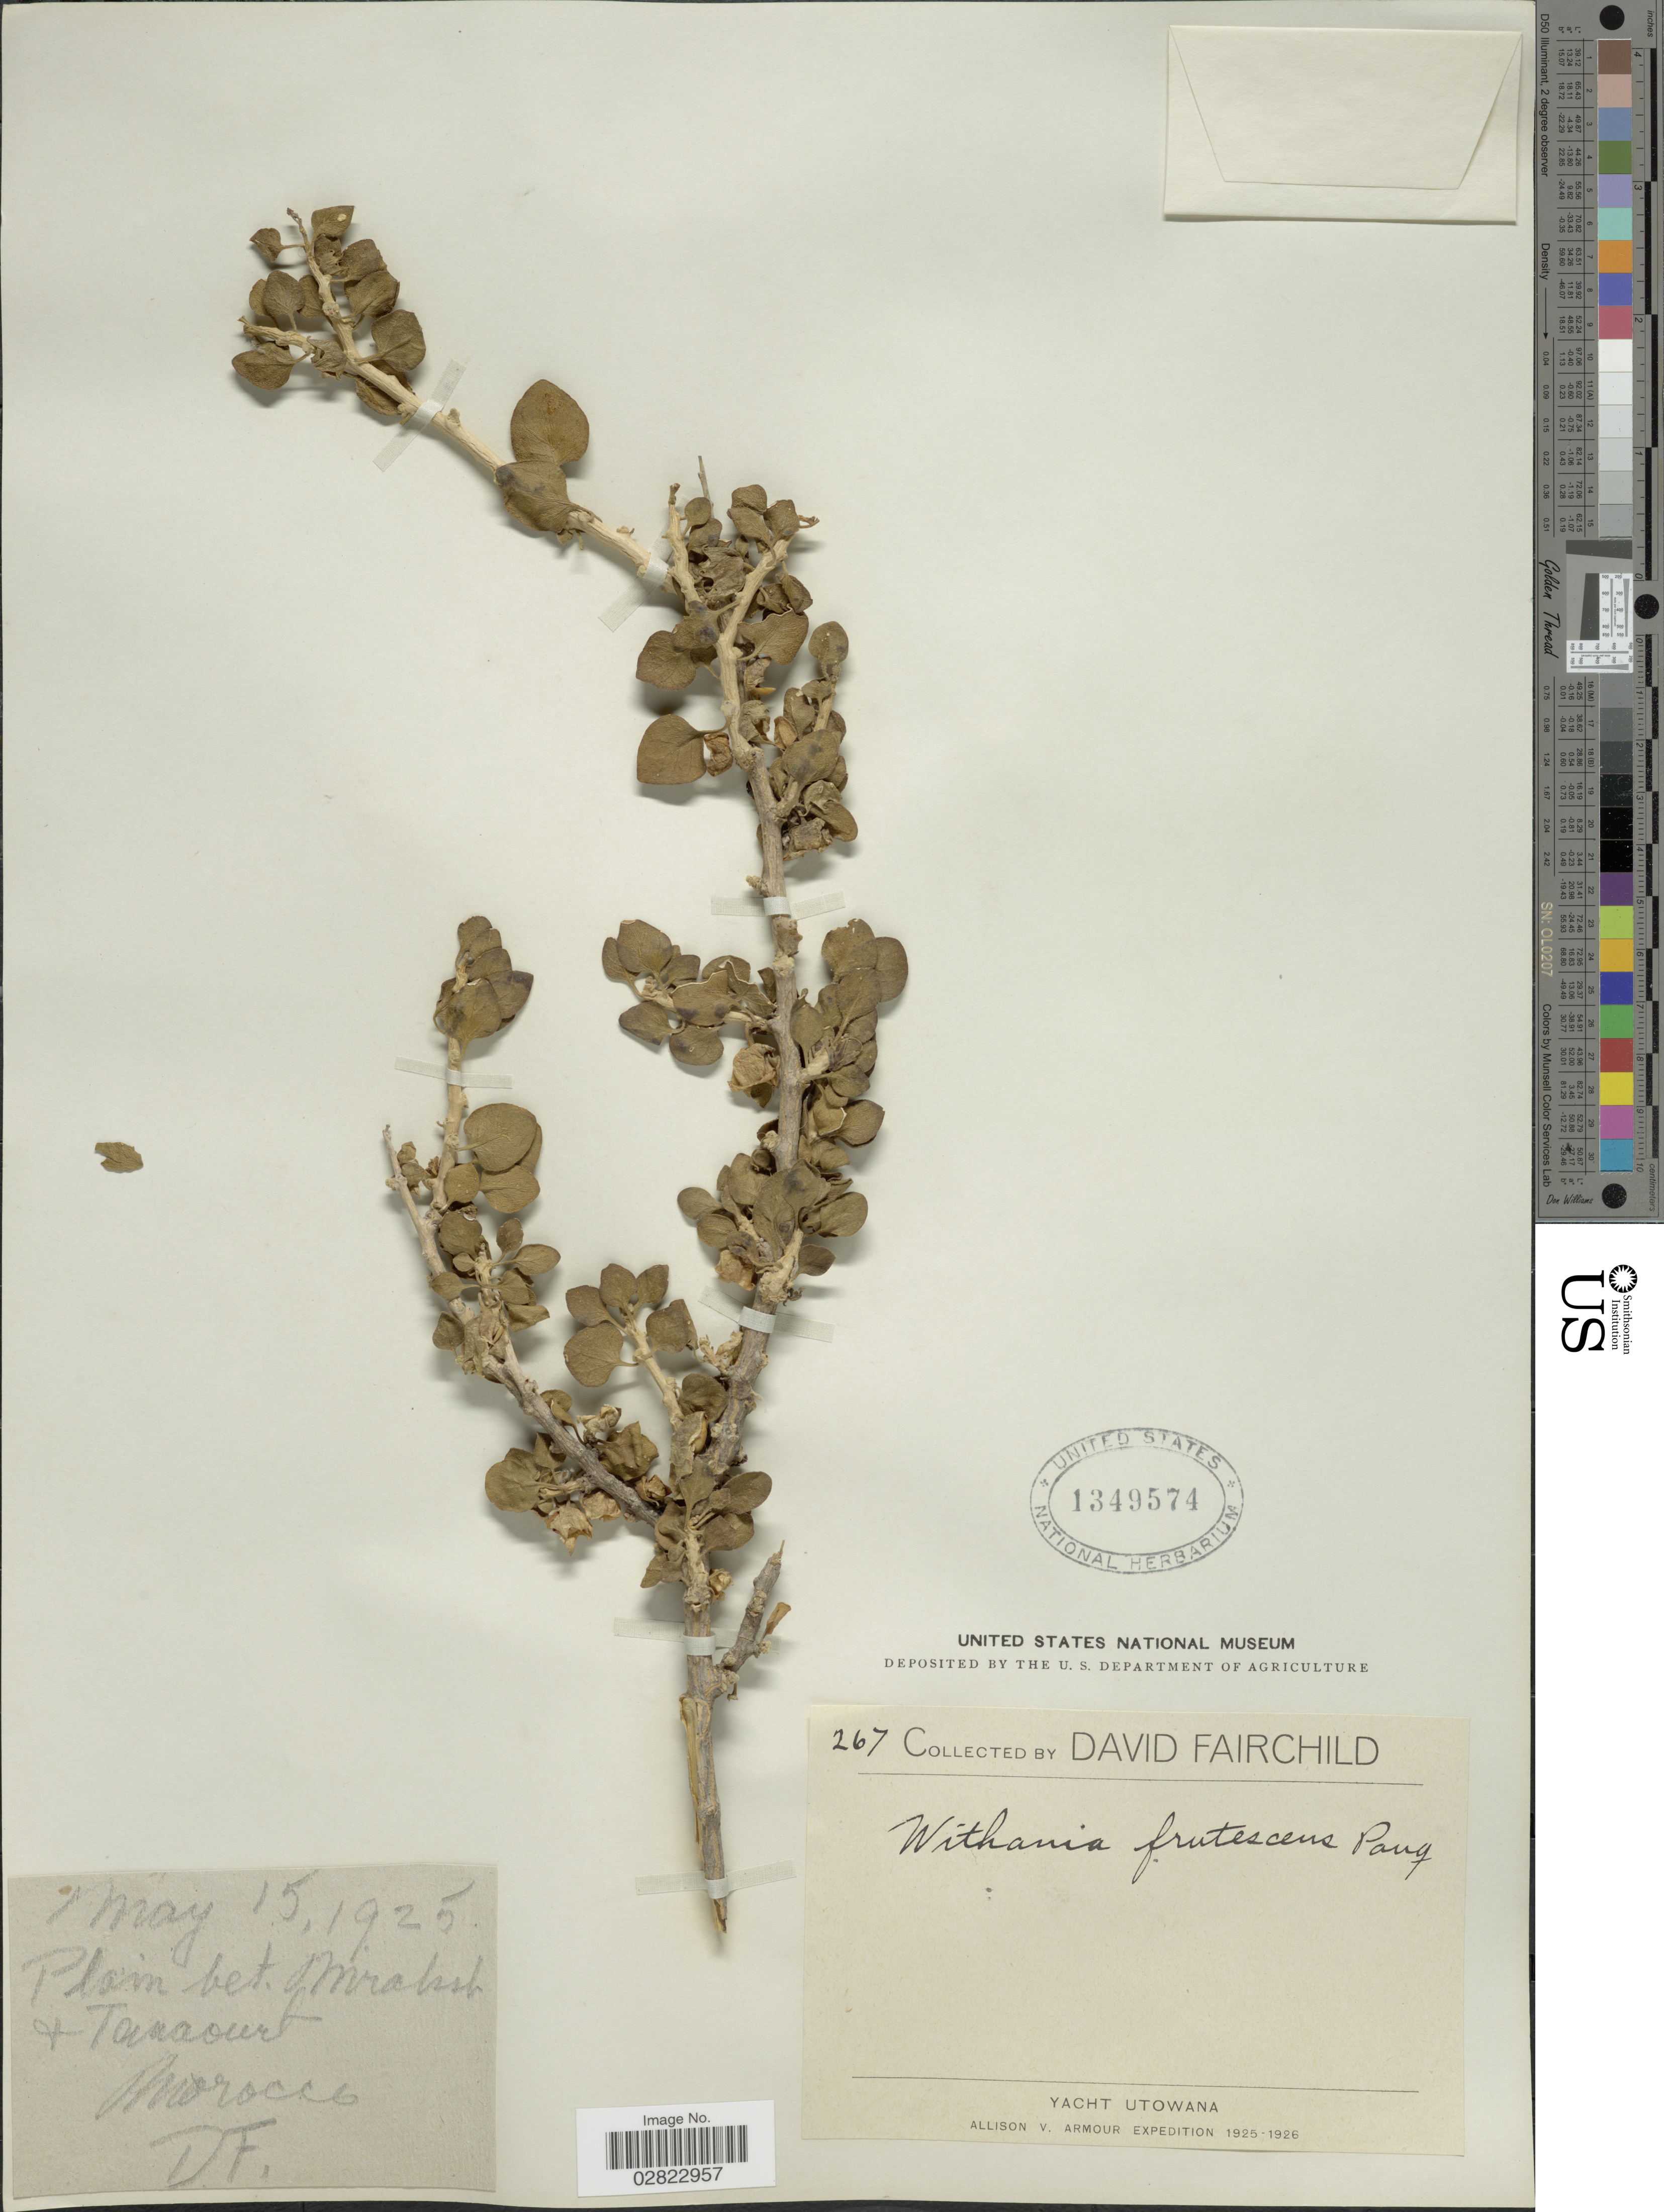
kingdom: Plantae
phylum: Tracheophyta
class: Magnoliopsida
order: Solanales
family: Solanaceae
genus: Withania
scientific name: Withania frutescens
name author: (L.) Pauquy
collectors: D. Fairchild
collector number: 267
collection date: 1925-05-15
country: Morocco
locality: Plain bet. Mraksh & Tanaourt.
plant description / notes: No precise locality correction needed.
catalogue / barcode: US 1349574